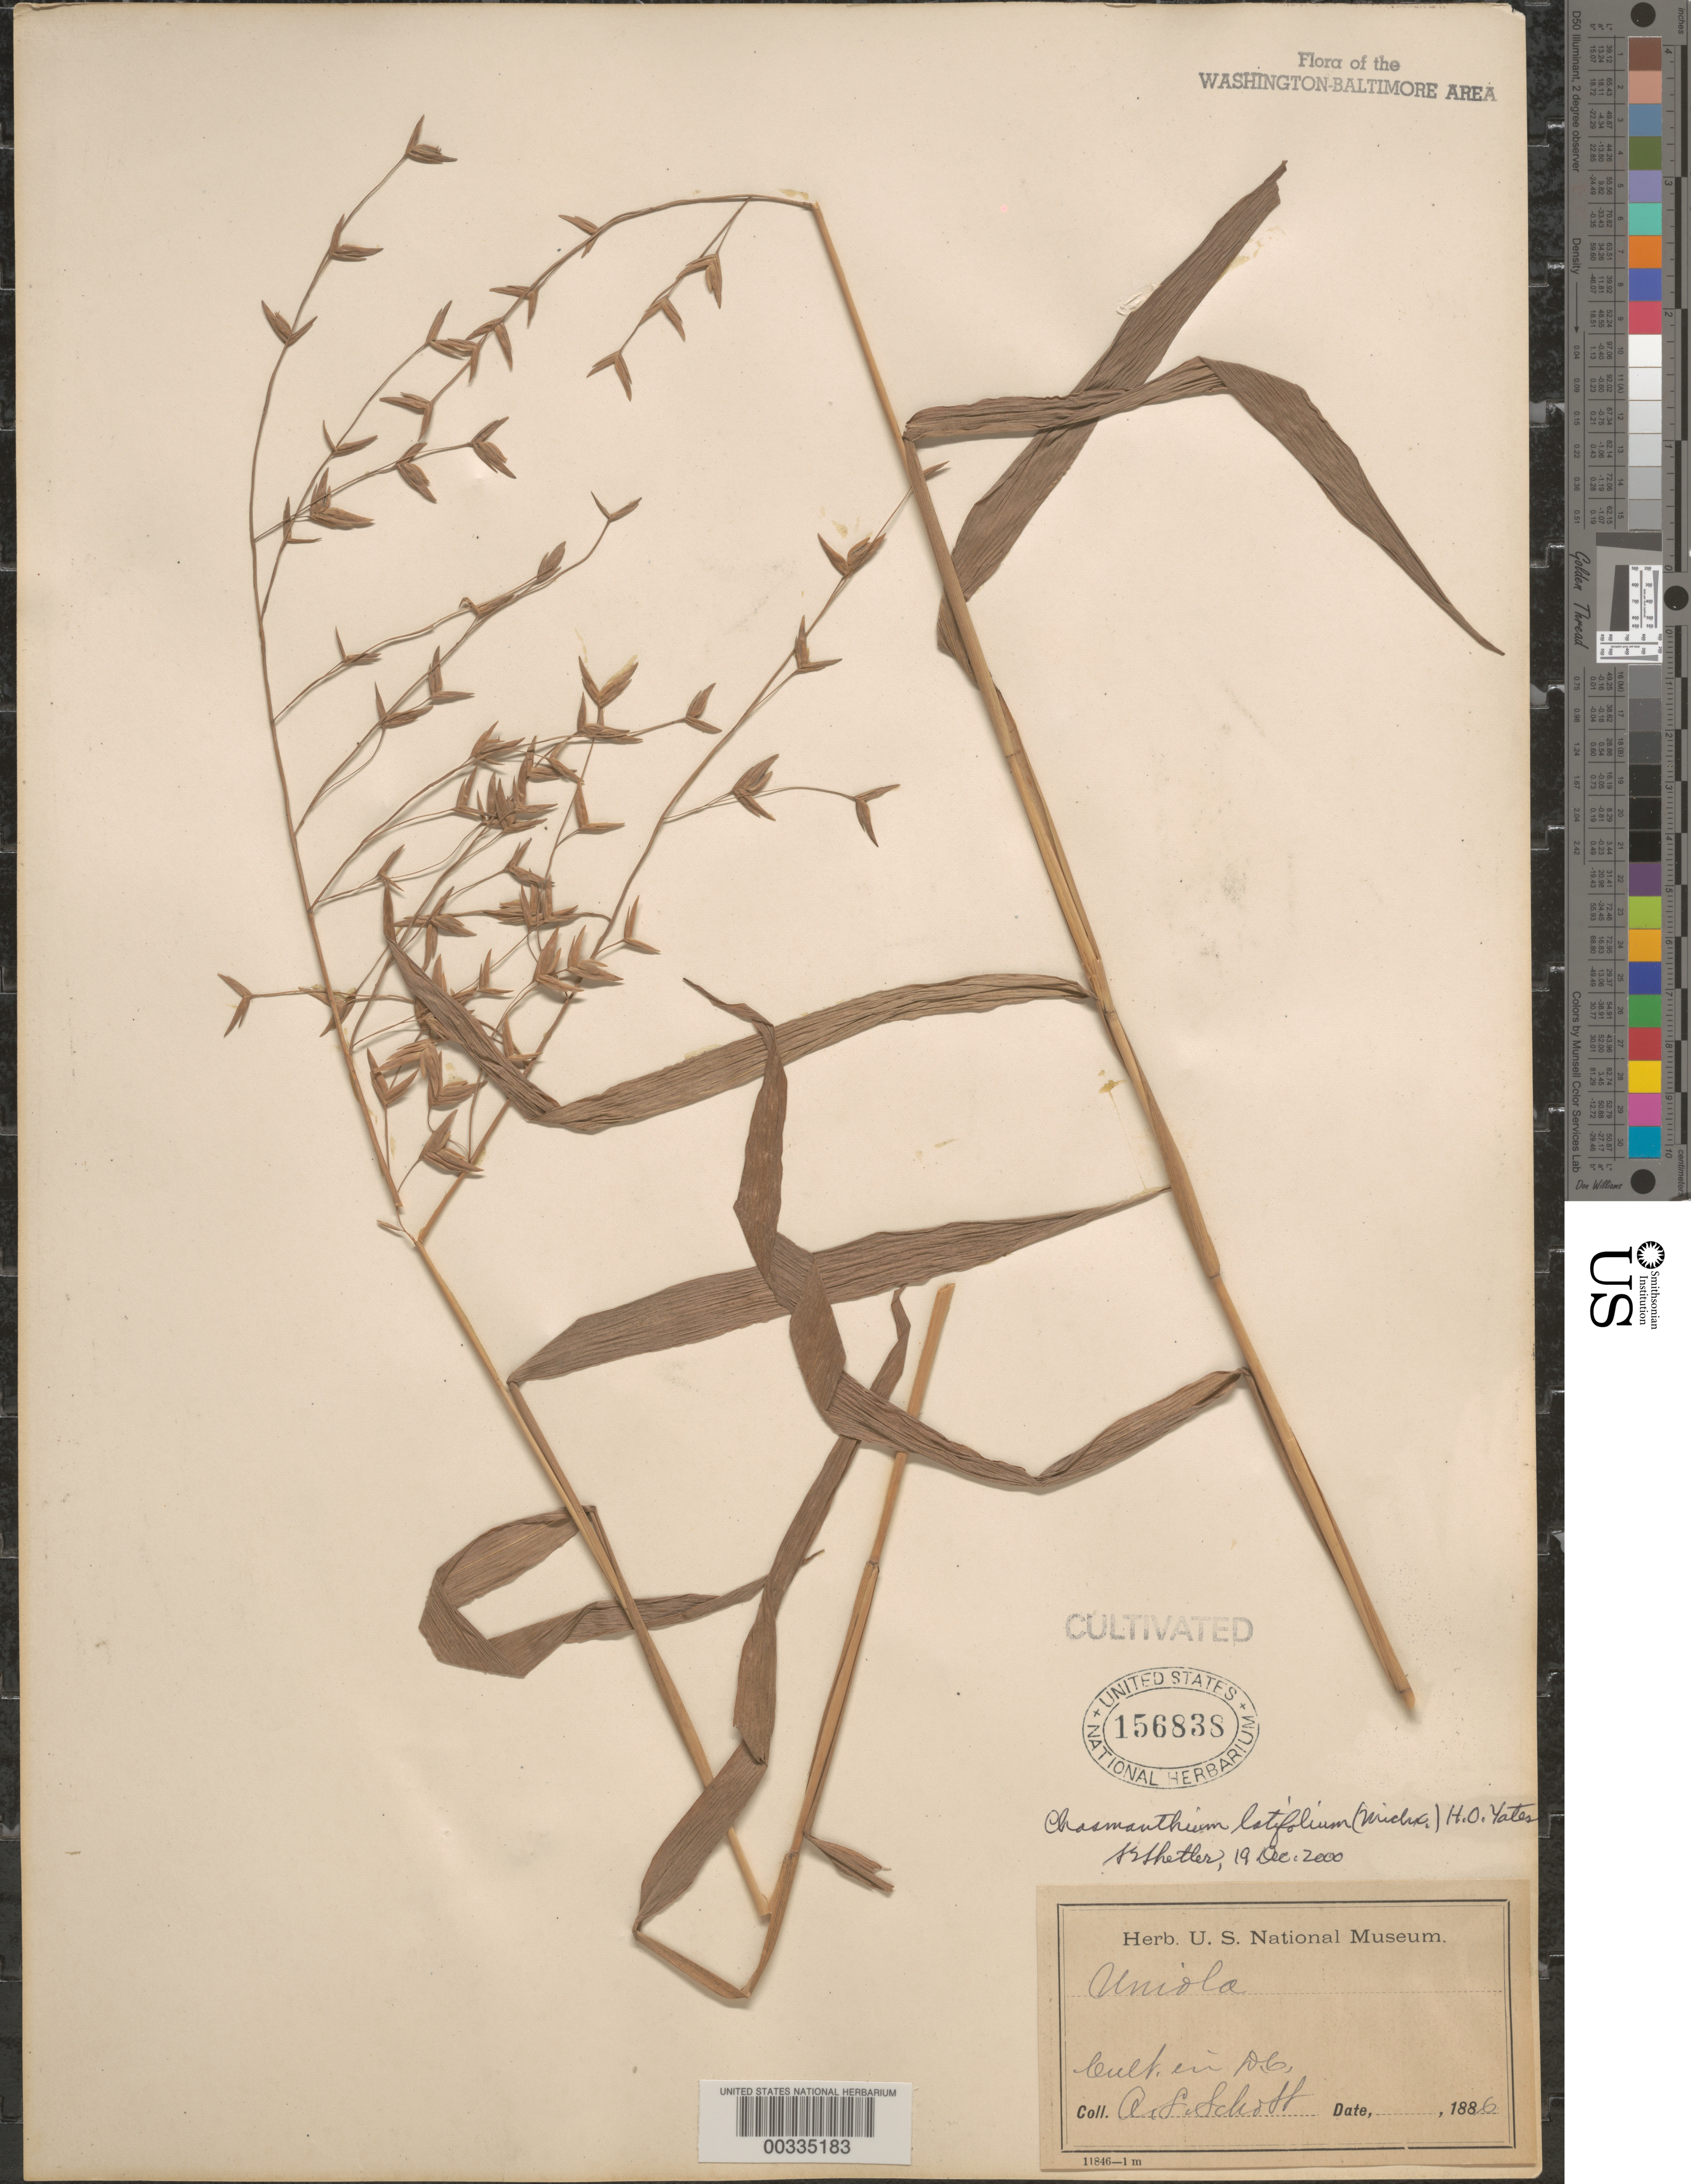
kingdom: Plantae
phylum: Tracheophyta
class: Liliopsida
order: Poales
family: Poaceae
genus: Chasmanthium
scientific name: Chasmanthium latifolium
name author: (Michx.) H.O. Yates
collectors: A. L. Schott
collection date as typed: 1886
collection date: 1886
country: United States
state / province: District of Columbia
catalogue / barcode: US 156838